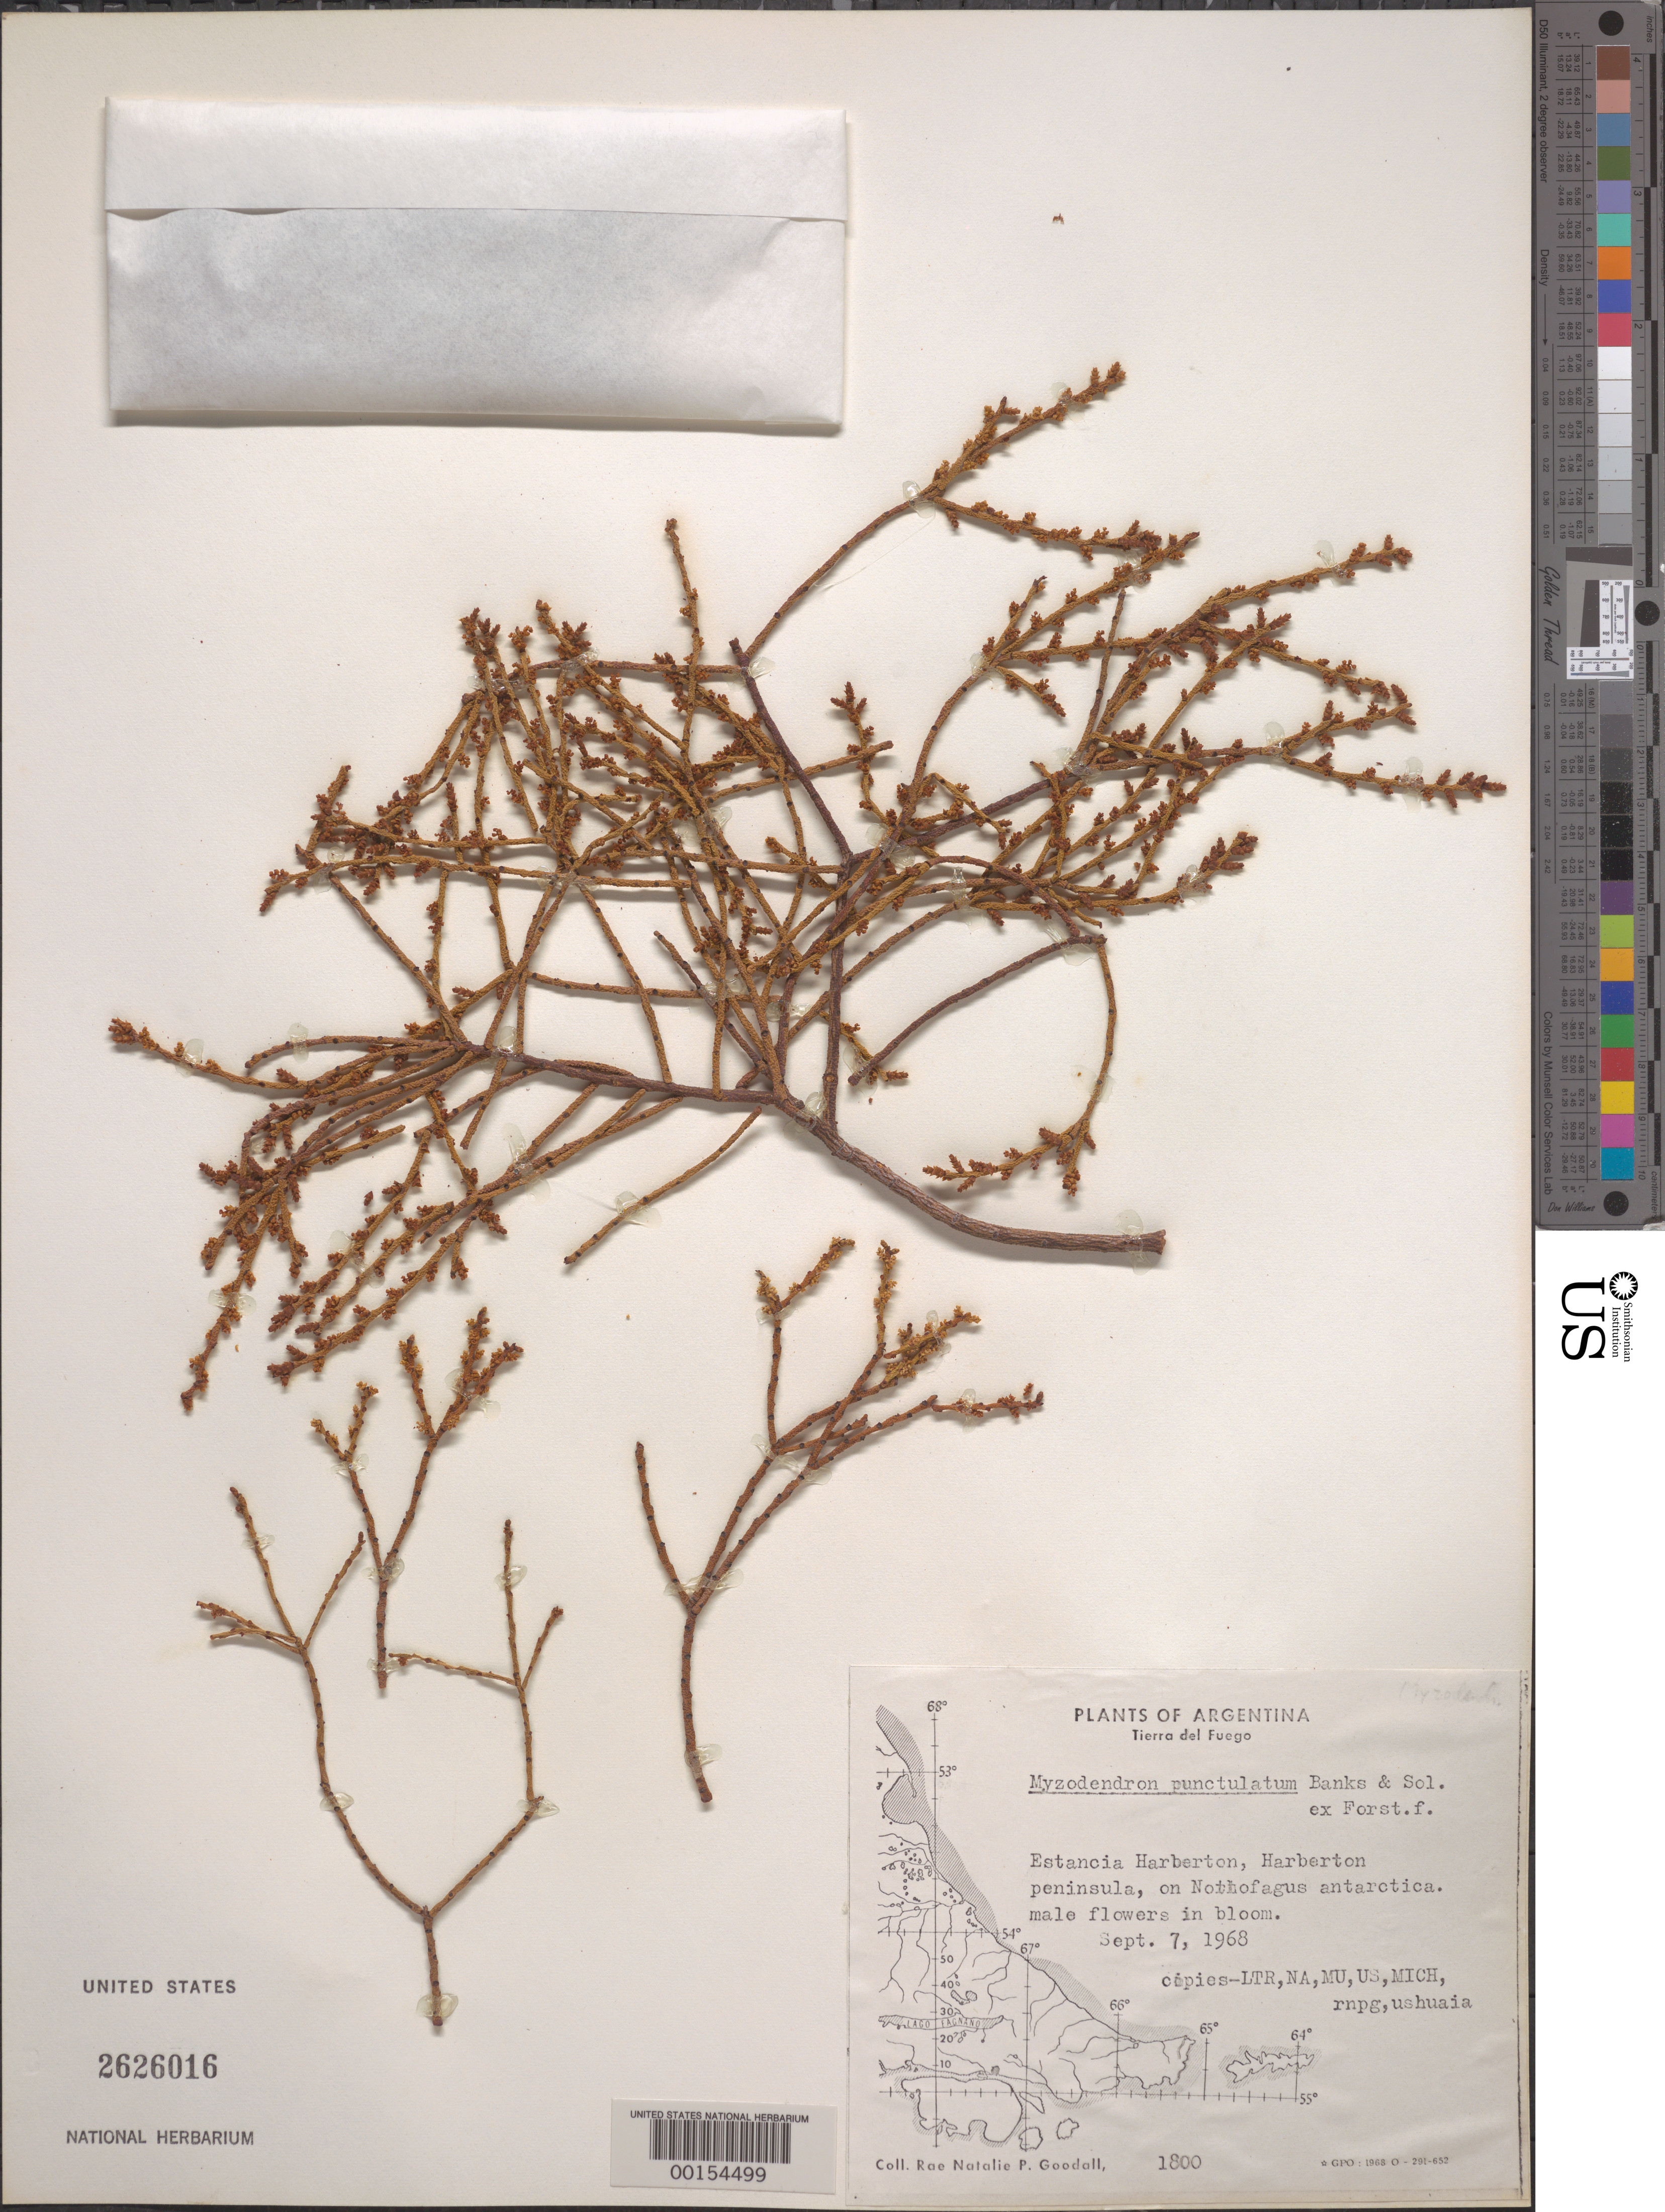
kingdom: Plantae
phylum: Tracheophyta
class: Magnoliopsida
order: Santalales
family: Misodendraceae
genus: Misodendrum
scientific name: Misodendrum punctulatum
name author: Sol. ex DC.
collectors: R. Goodall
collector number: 1800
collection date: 1968-09-07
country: Argentina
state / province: Tierra del Fuego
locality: Estancia Harberton, Harberton peninsula.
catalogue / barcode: US 2626016